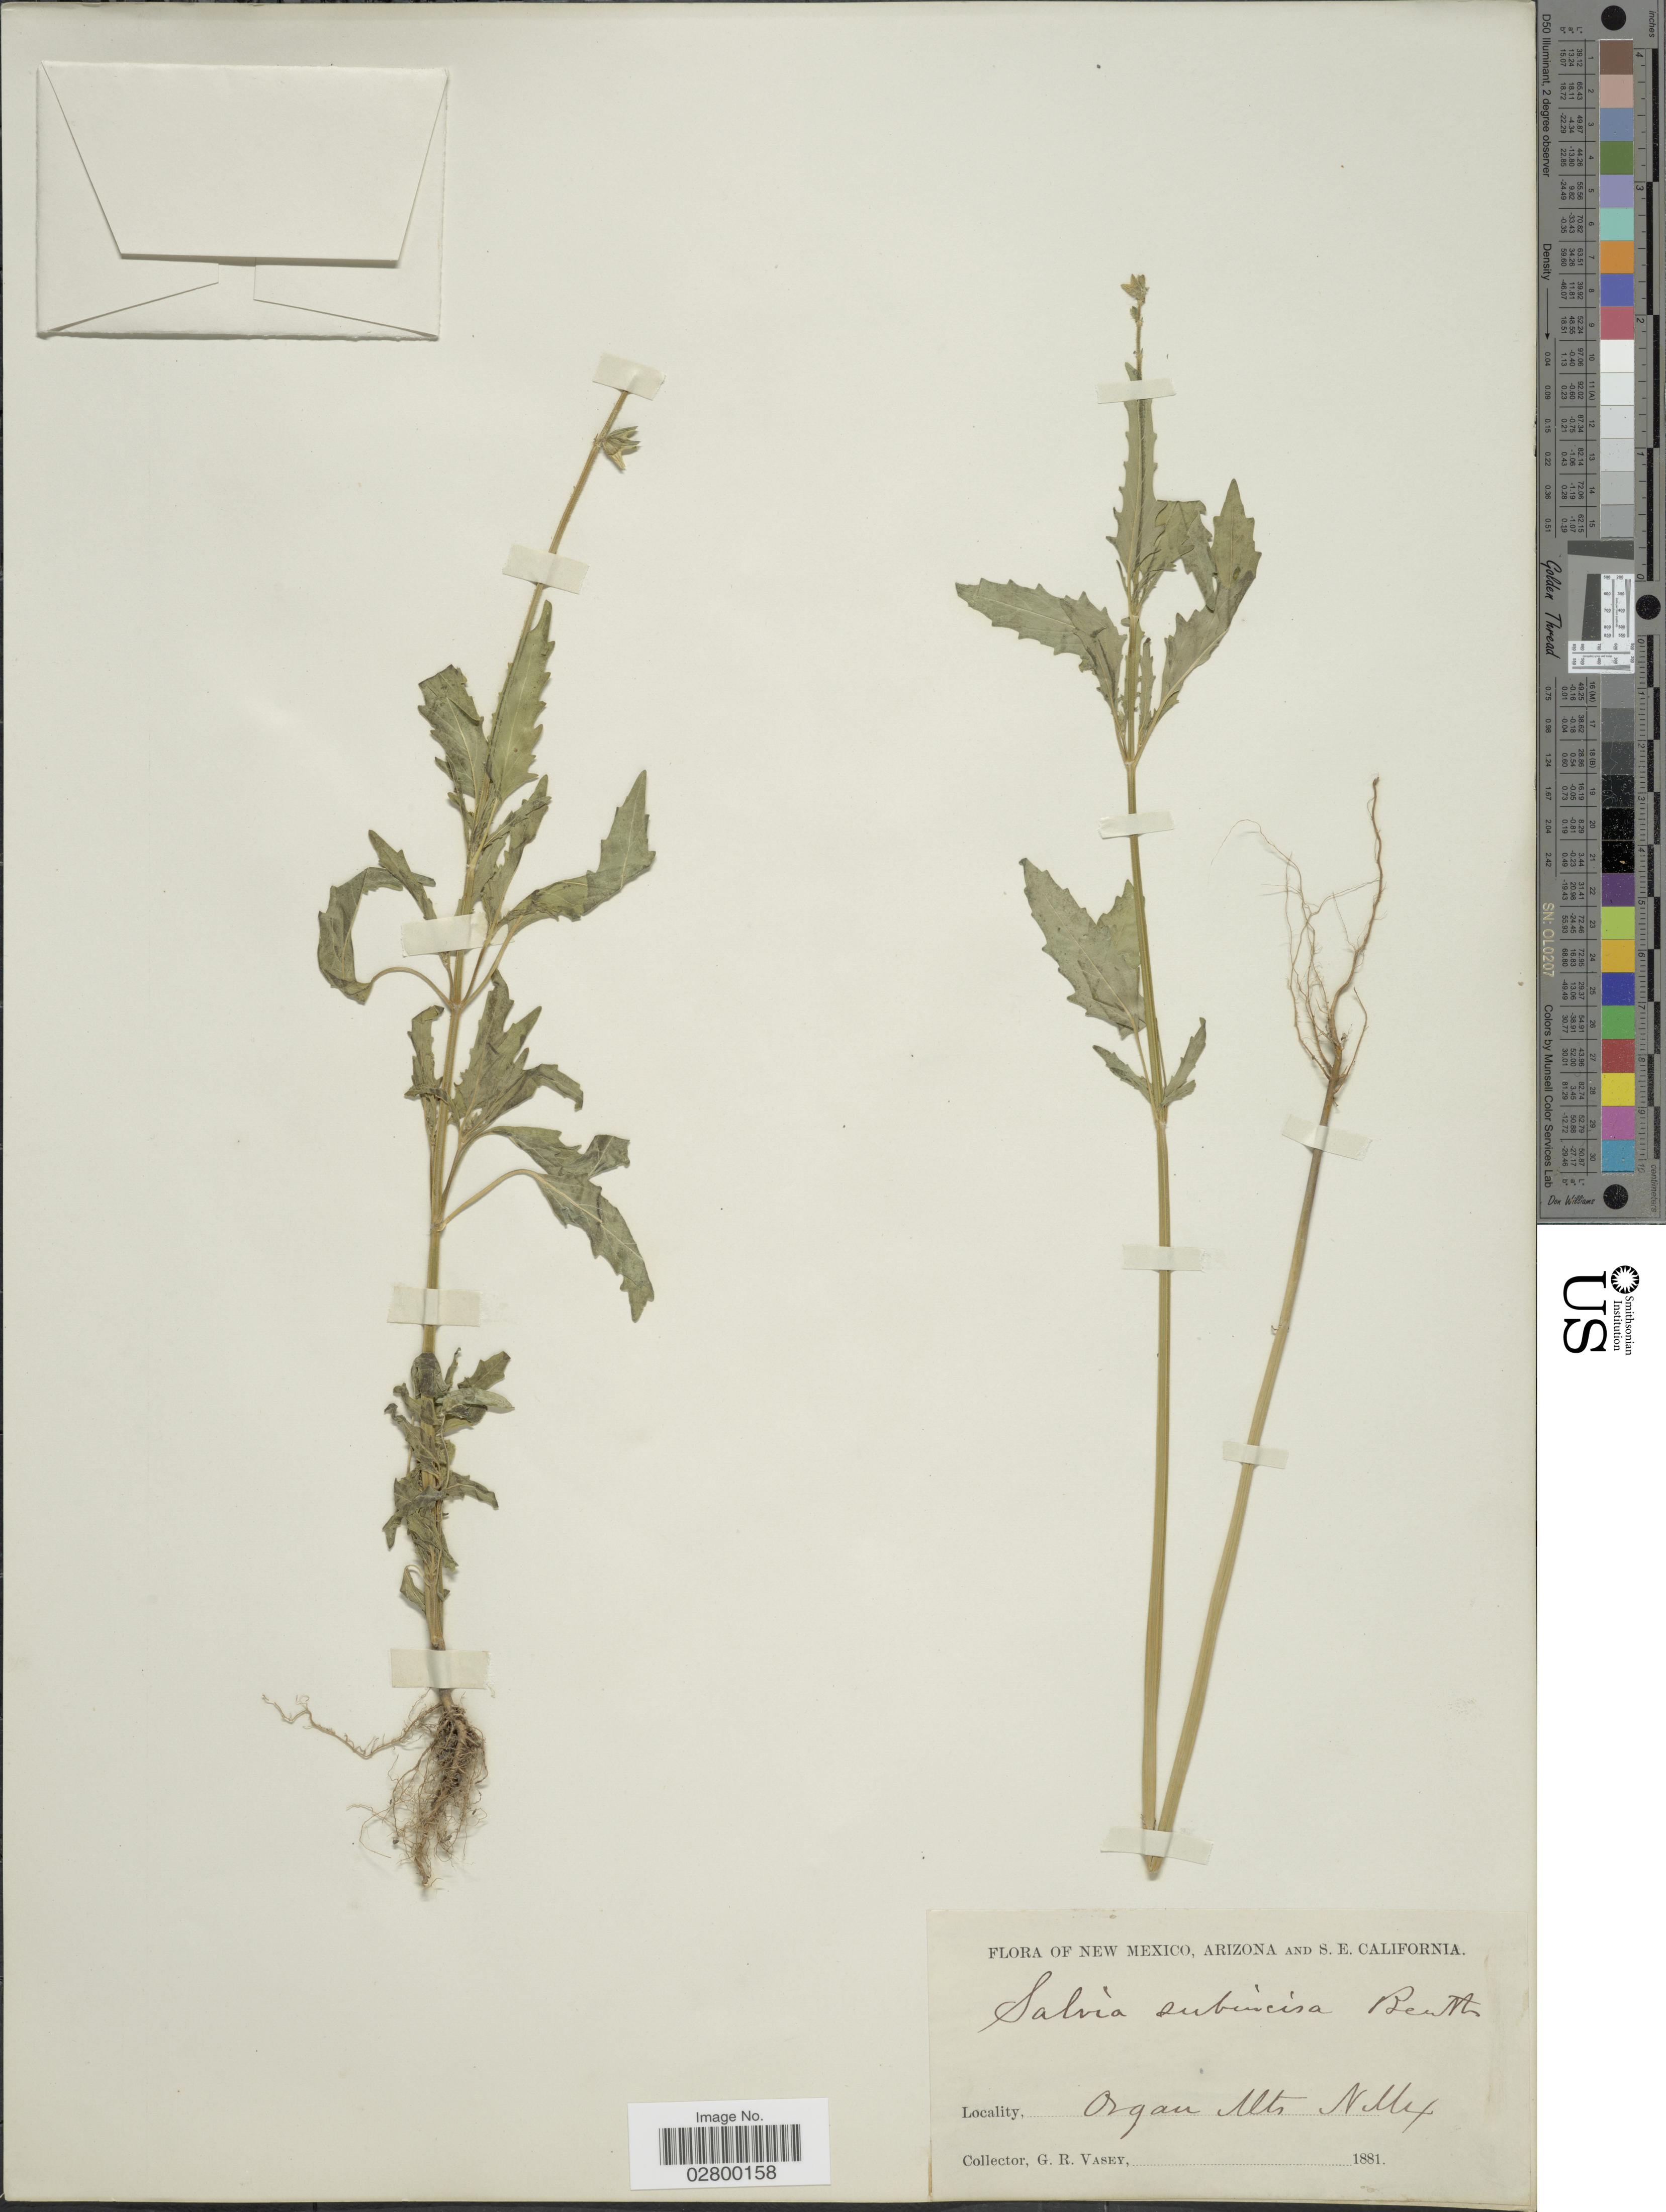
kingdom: Plantae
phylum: Tracheophyta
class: Magnoliopsida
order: Lamiales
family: Lamiaceae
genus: Salvia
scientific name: Salvia subincisa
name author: Benth.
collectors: G. R. Vasey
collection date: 1881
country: United States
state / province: New Mexico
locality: Organ Mts.